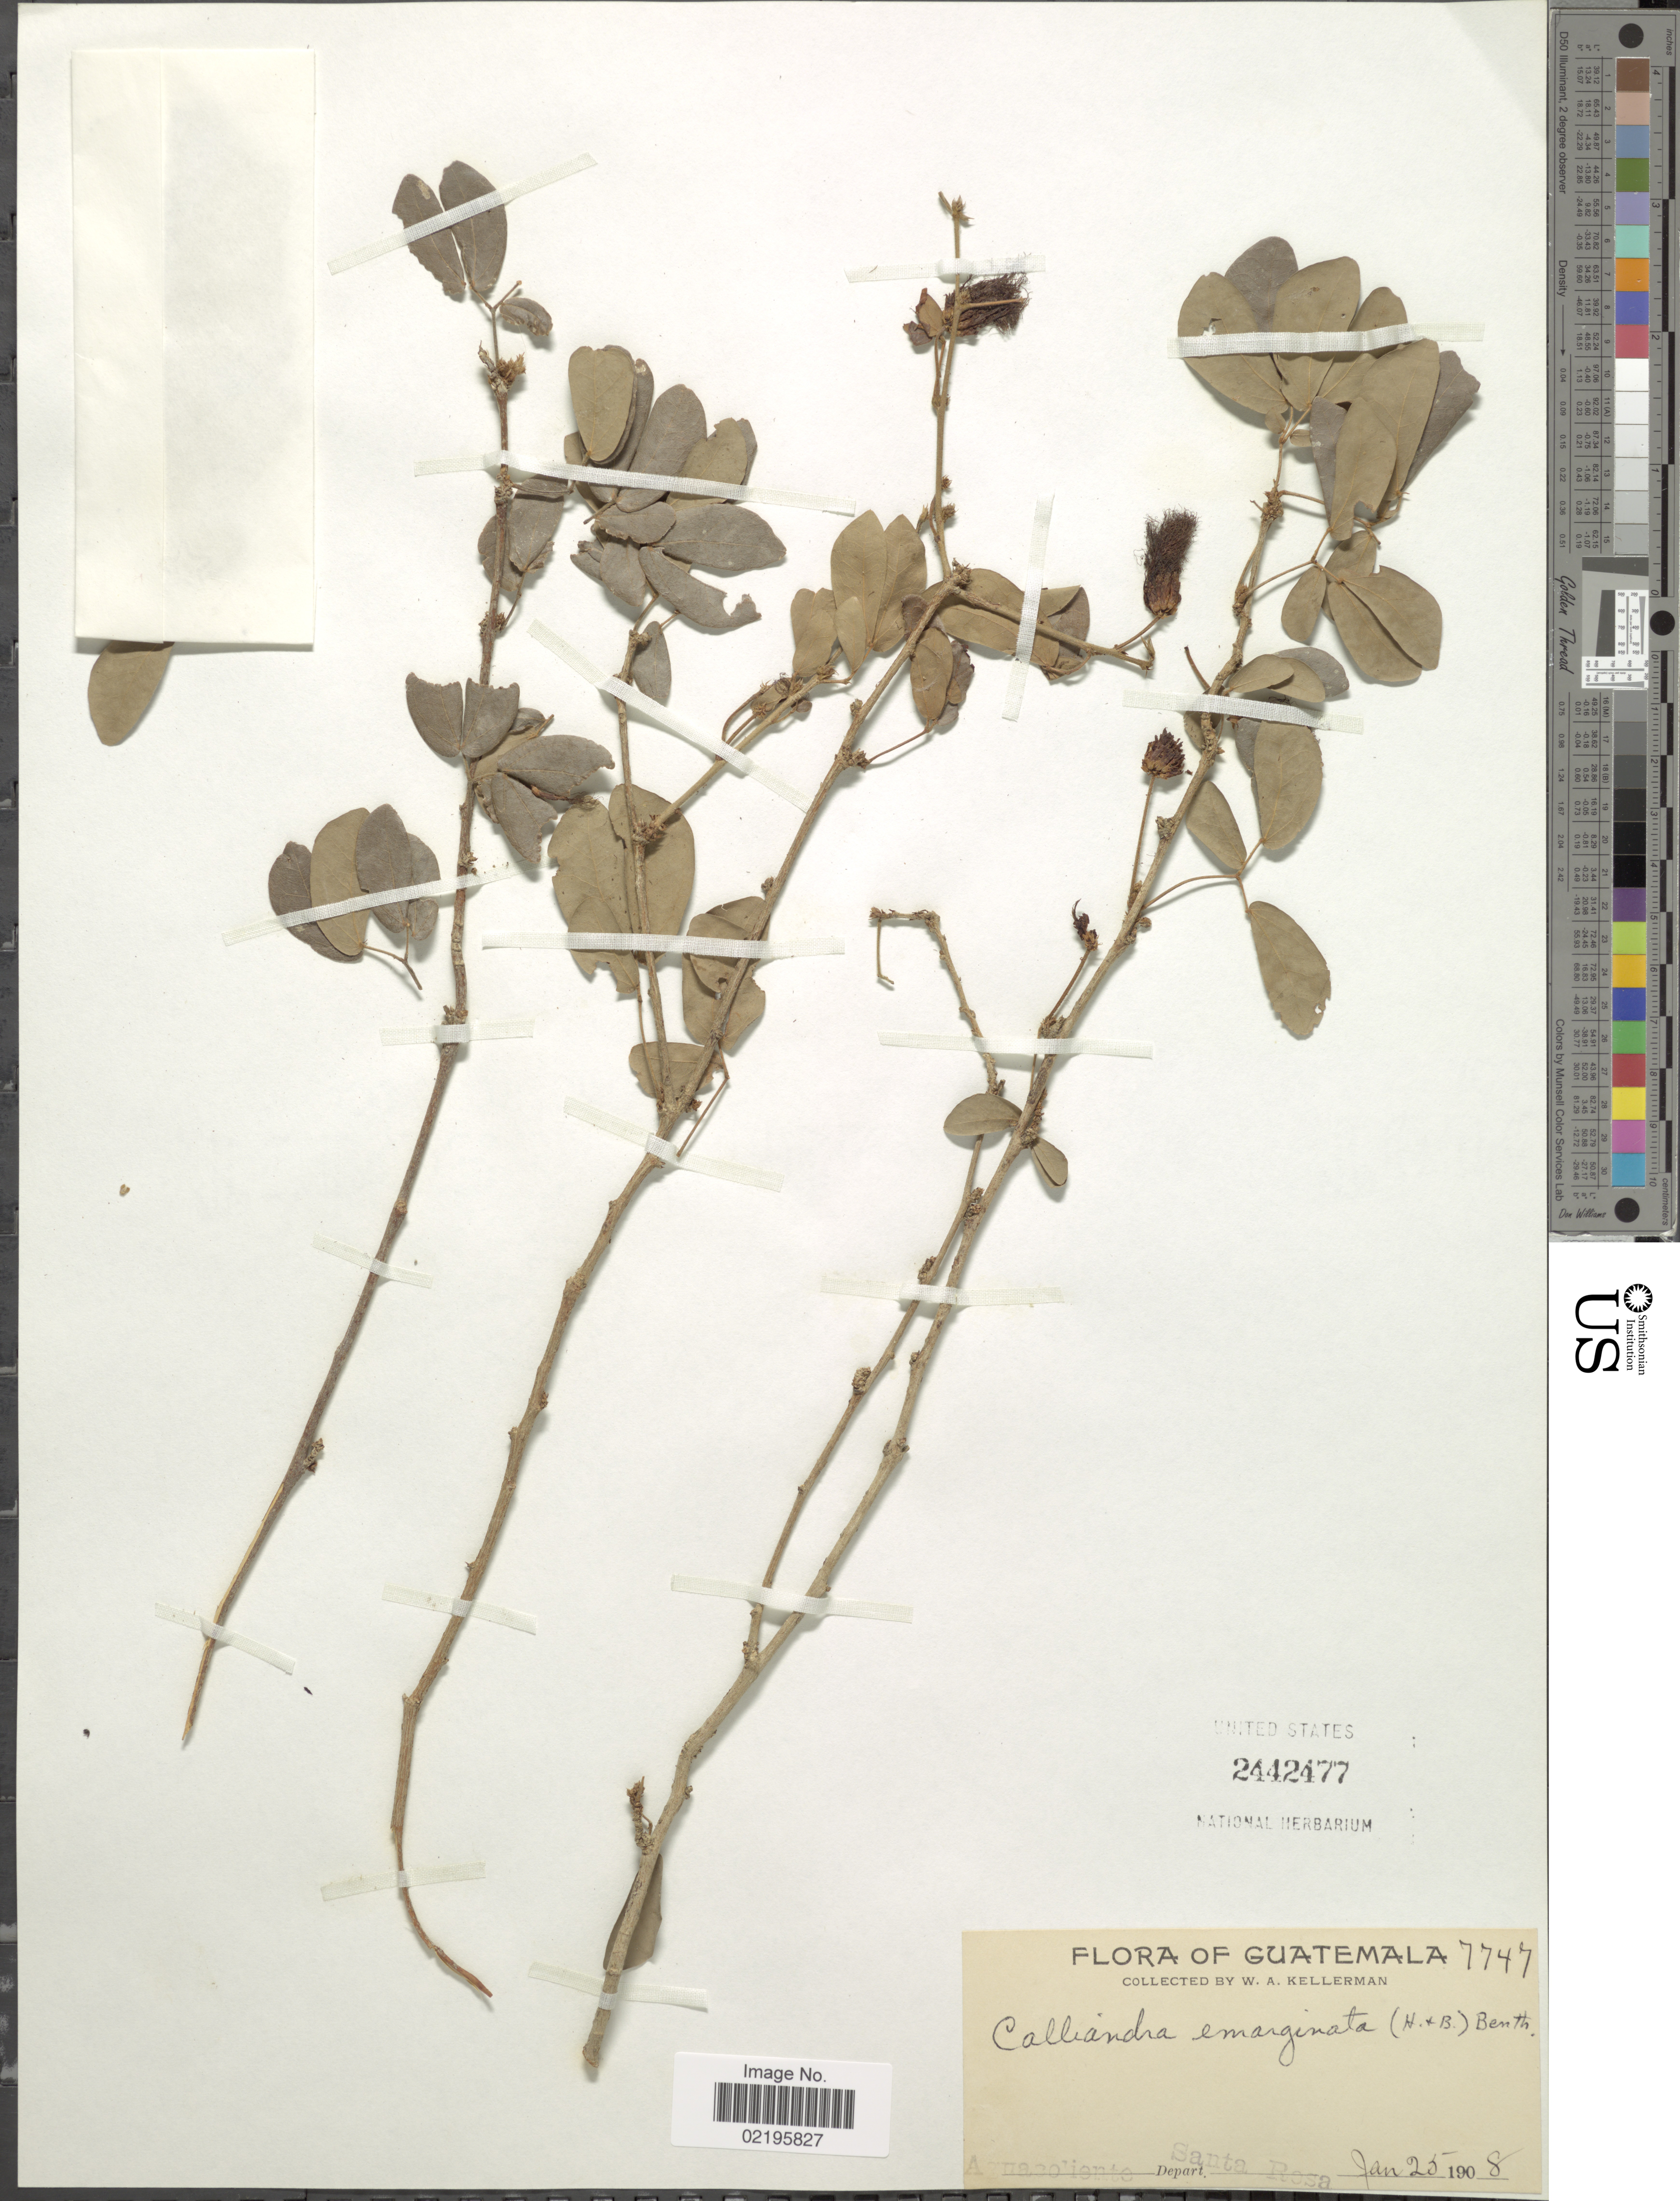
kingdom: Plantae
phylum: Tracheophyta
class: Magnoliopsida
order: Fabales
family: Fabaceae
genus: Calliandra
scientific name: Calliandra emarginata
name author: (Willd.) Benth.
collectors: W. Kellerman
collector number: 7747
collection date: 1908-01-25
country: Guatemala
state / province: Santa Rosa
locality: Aguacoliente [Agua caliente]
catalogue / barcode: US 2442477